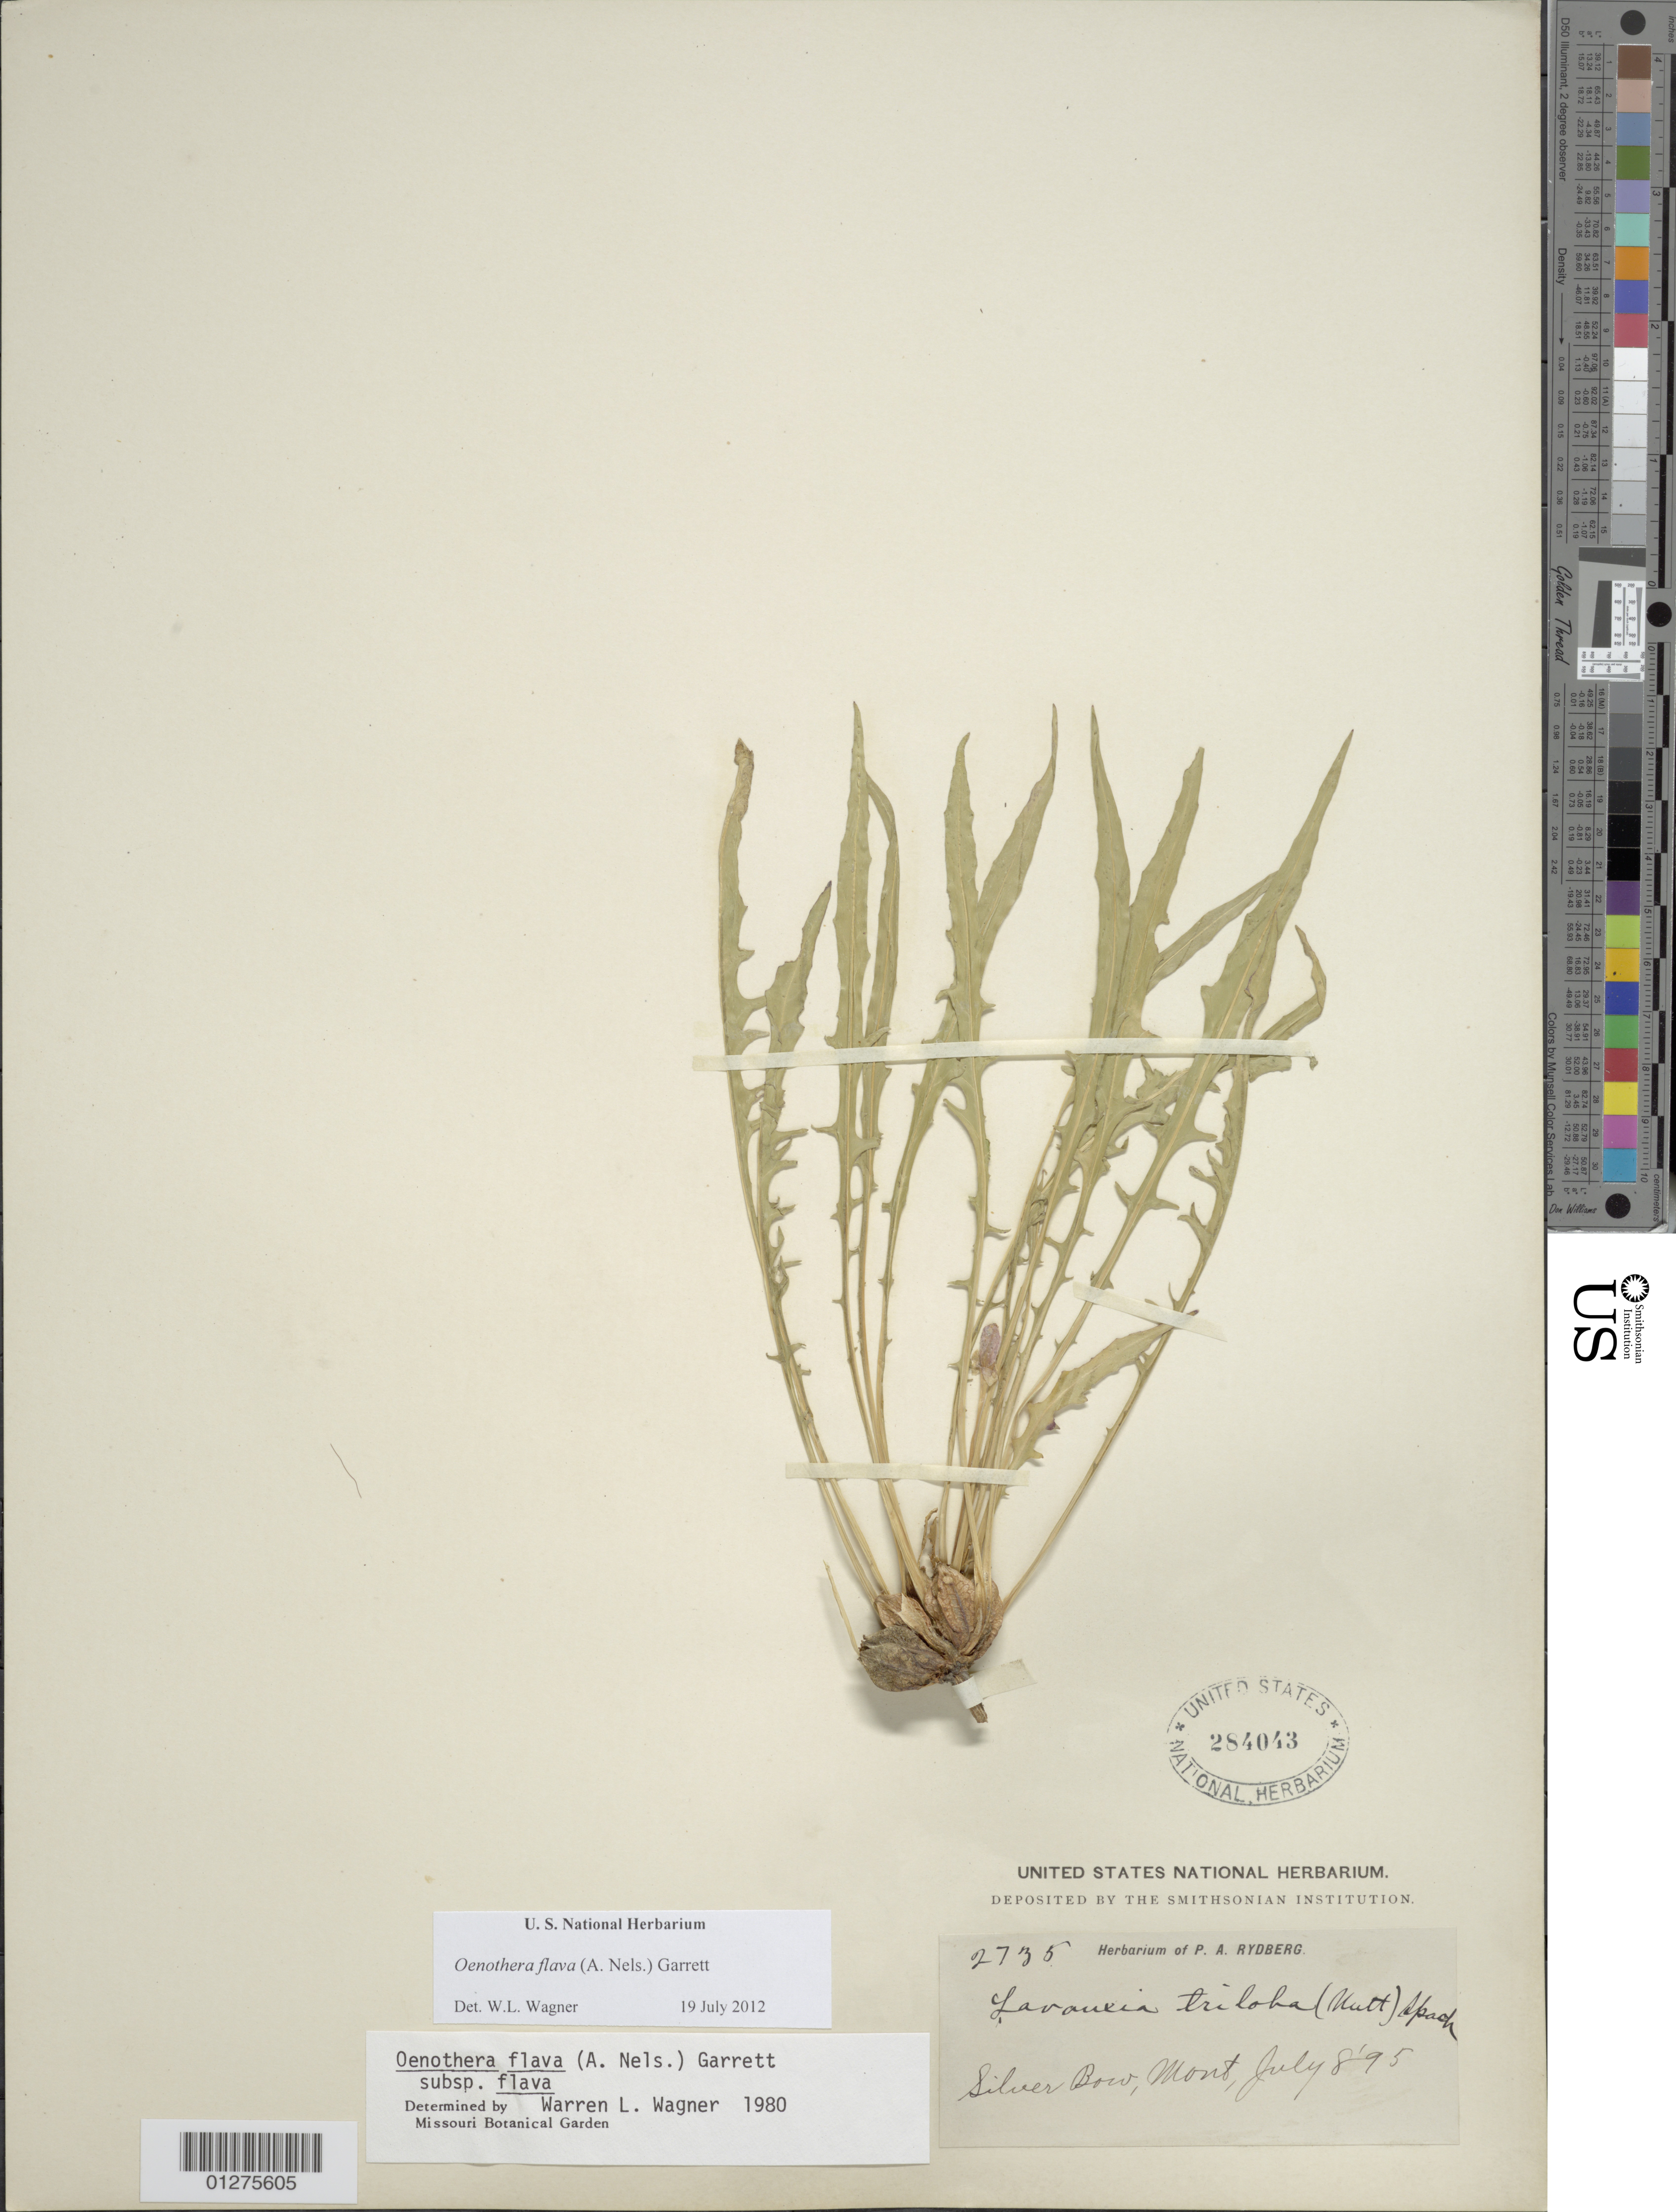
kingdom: Plantae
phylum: Tracheophyta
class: Magnoliopsida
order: Myrtales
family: Onagraceae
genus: Oenothera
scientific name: Oenothera flava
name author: (A. Nelson) Garrett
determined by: Wagner, W. L., (BOT), Smithsonian Institution - National Museum of Natural History (UNITED STATES)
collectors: P. A. Rydberg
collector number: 2735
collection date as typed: Jul 8' 95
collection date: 1895-07-08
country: United States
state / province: Montana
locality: Silver Bow.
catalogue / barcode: US 284043